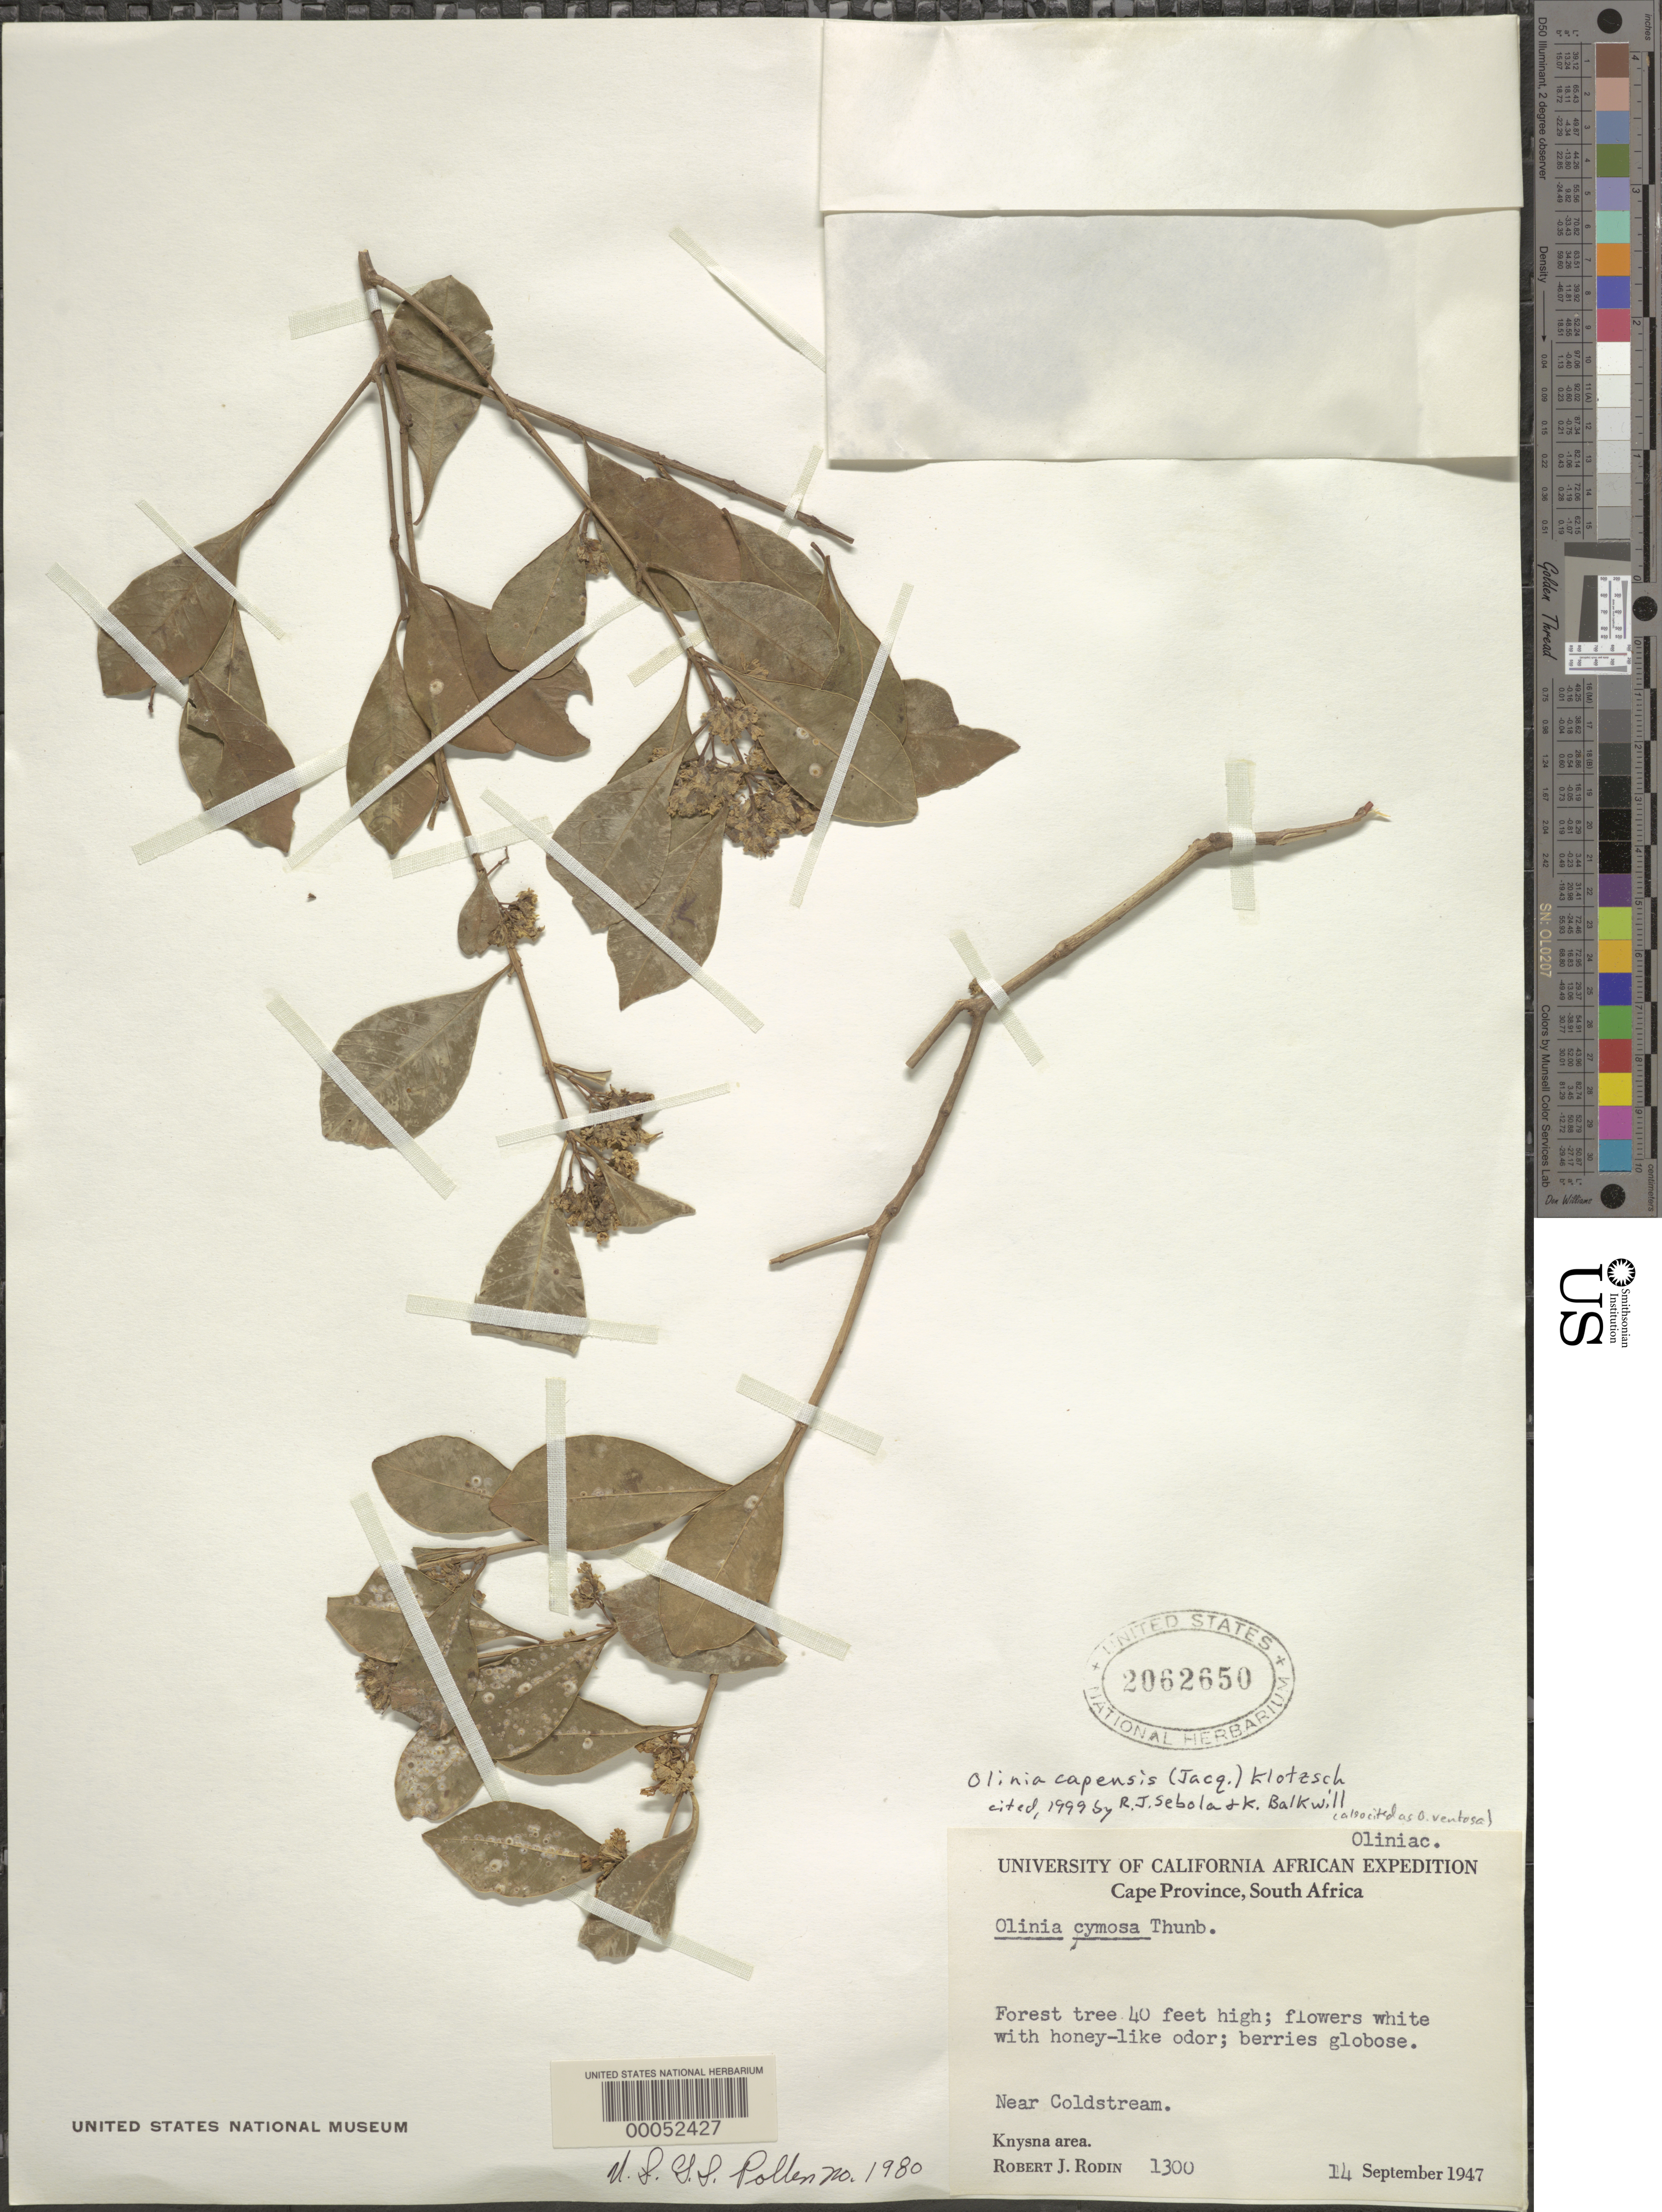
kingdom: Plantae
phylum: Tracheophyta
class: Magnoliopsida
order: Myrtales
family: Penaeaceae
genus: Olinia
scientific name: Olinia capensis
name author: (Jacq.) Klotzsch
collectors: R. J. Rodin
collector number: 1300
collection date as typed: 14 Sep 1947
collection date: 1947-09-14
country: South Africa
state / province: Western Cape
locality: Knysna area, near Coldstream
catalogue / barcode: US 2062650